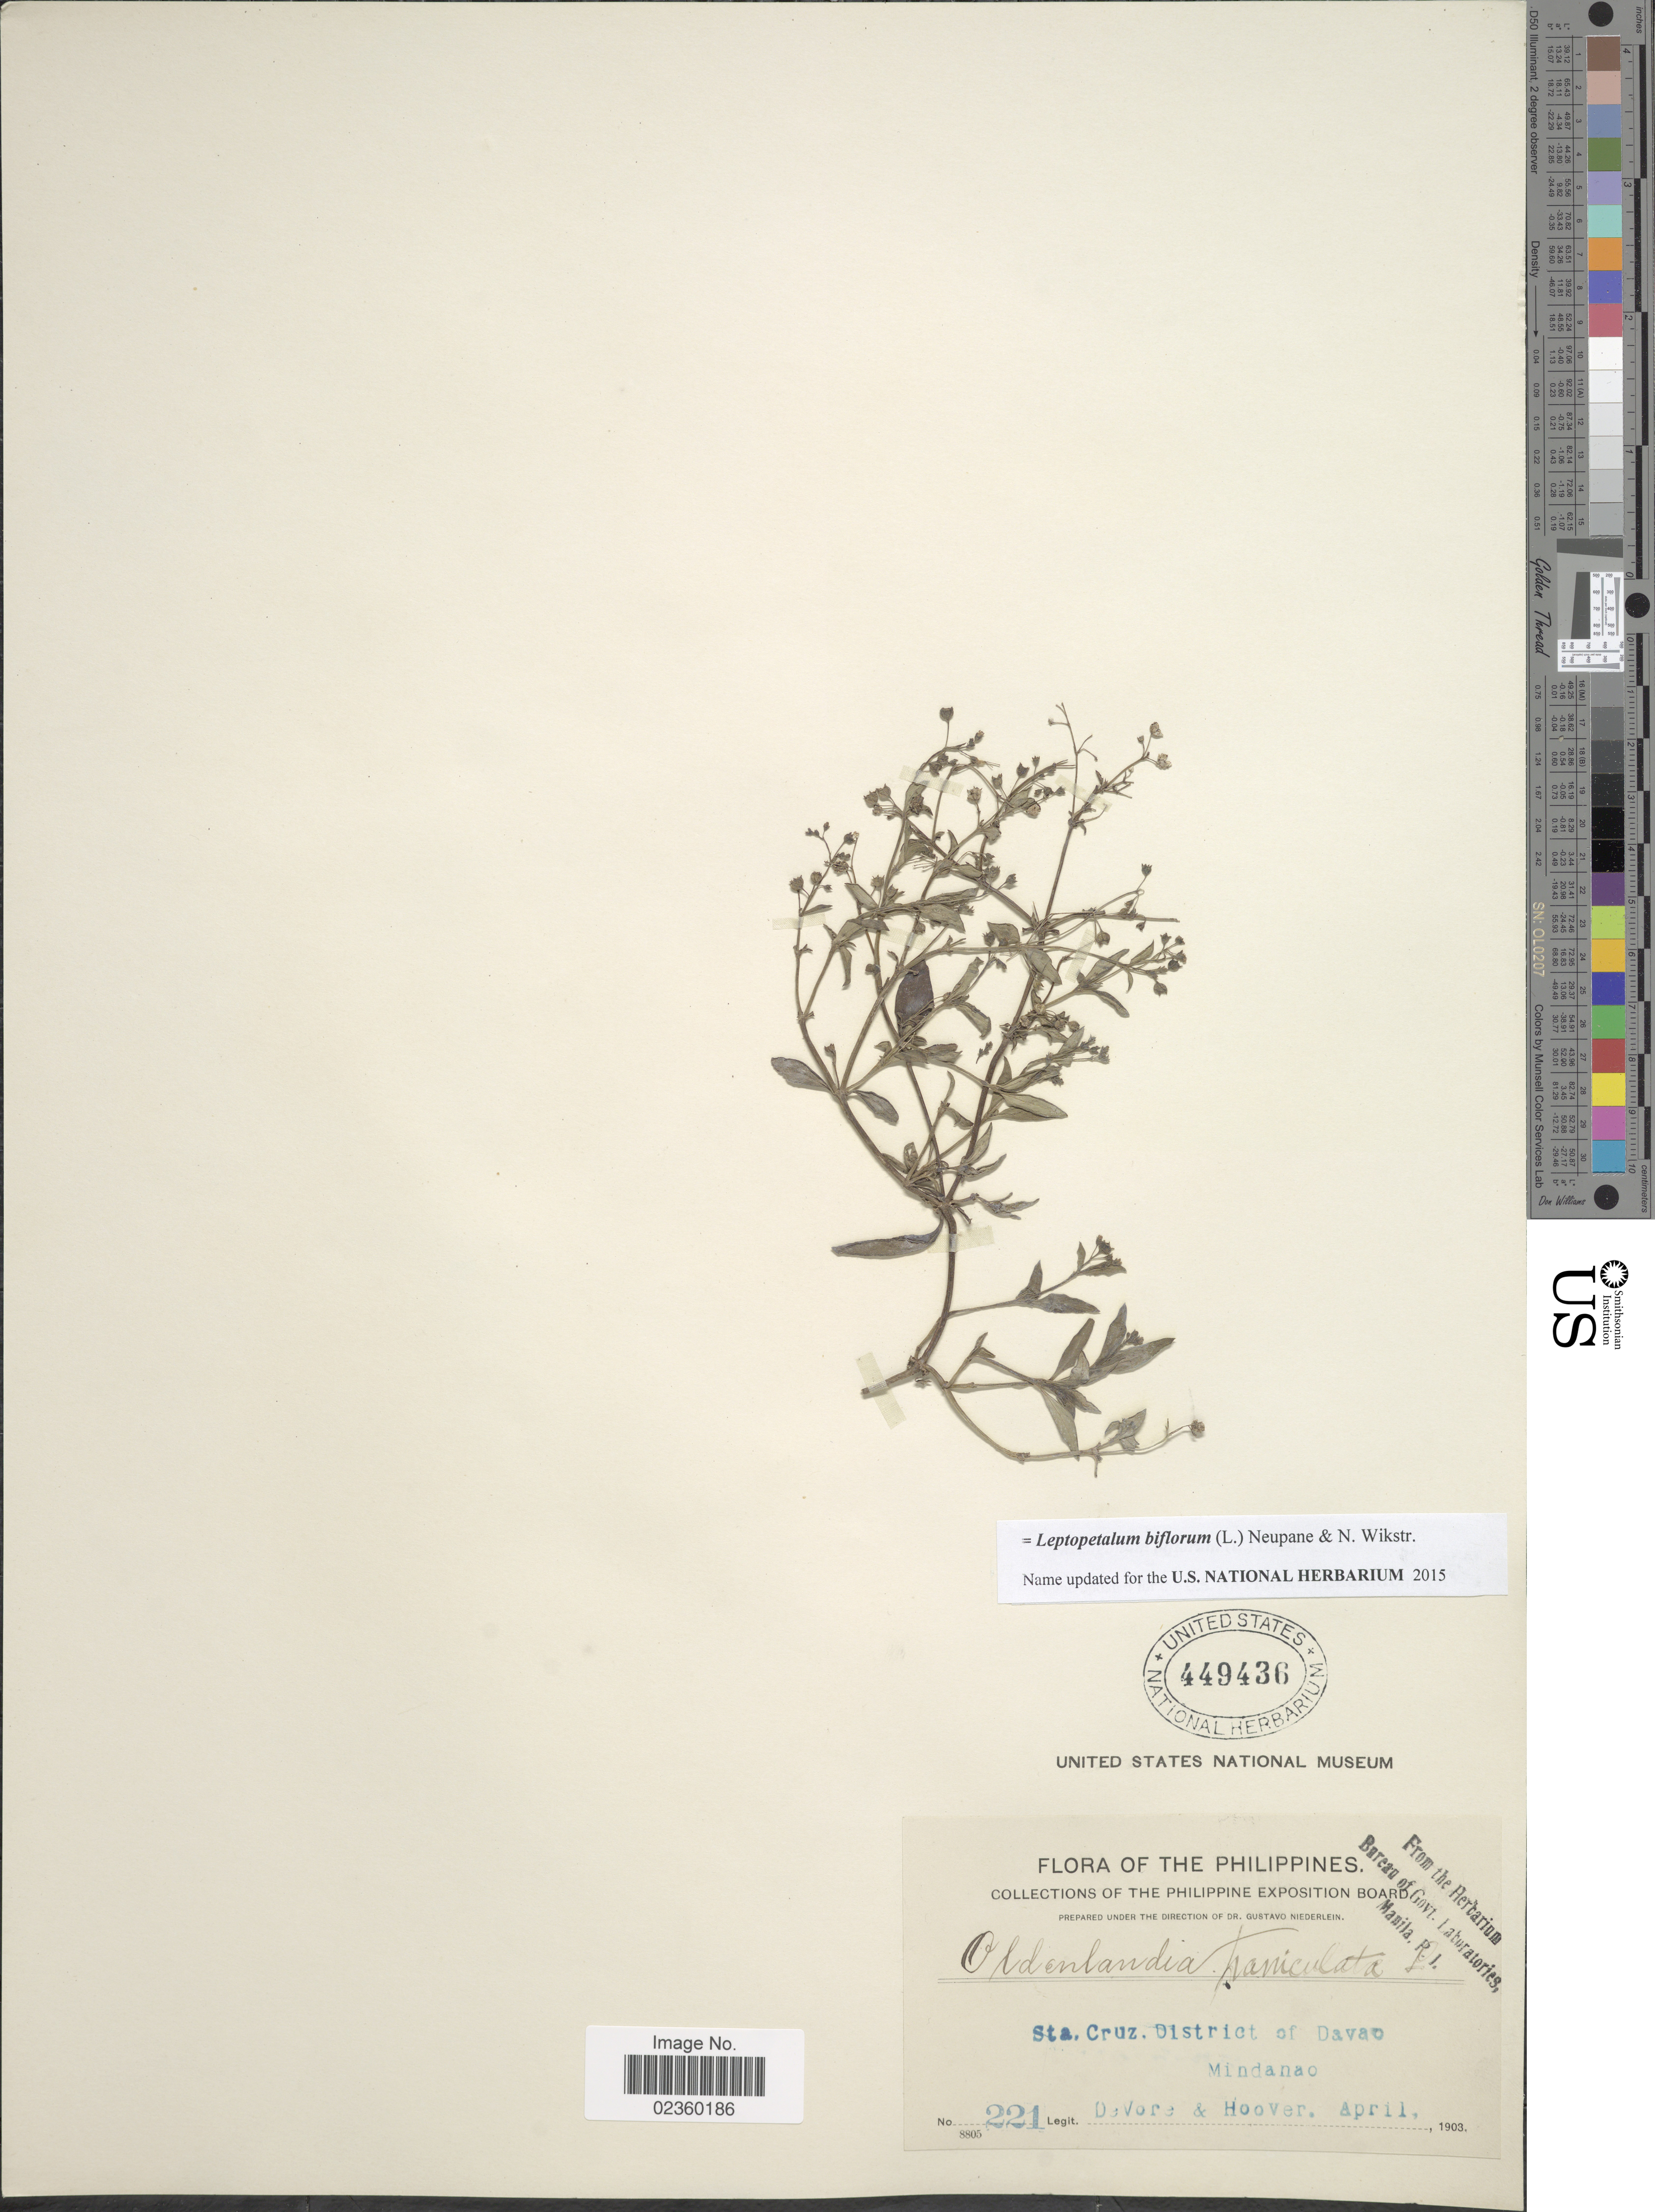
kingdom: Plantae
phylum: Tracheophyta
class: Magnoliopsida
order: Gentianales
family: Rubiaceae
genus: Leptopetalum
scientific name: Leptopetalum biflorum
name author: (L.) Neupane & N. Wikstr.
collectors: B. F. DeVore & -- Hoover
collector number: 221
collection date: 1903-04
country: Philippines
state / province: Davao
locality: Sta Cruz, District of Davao, Mindanao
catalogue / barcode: US 449436